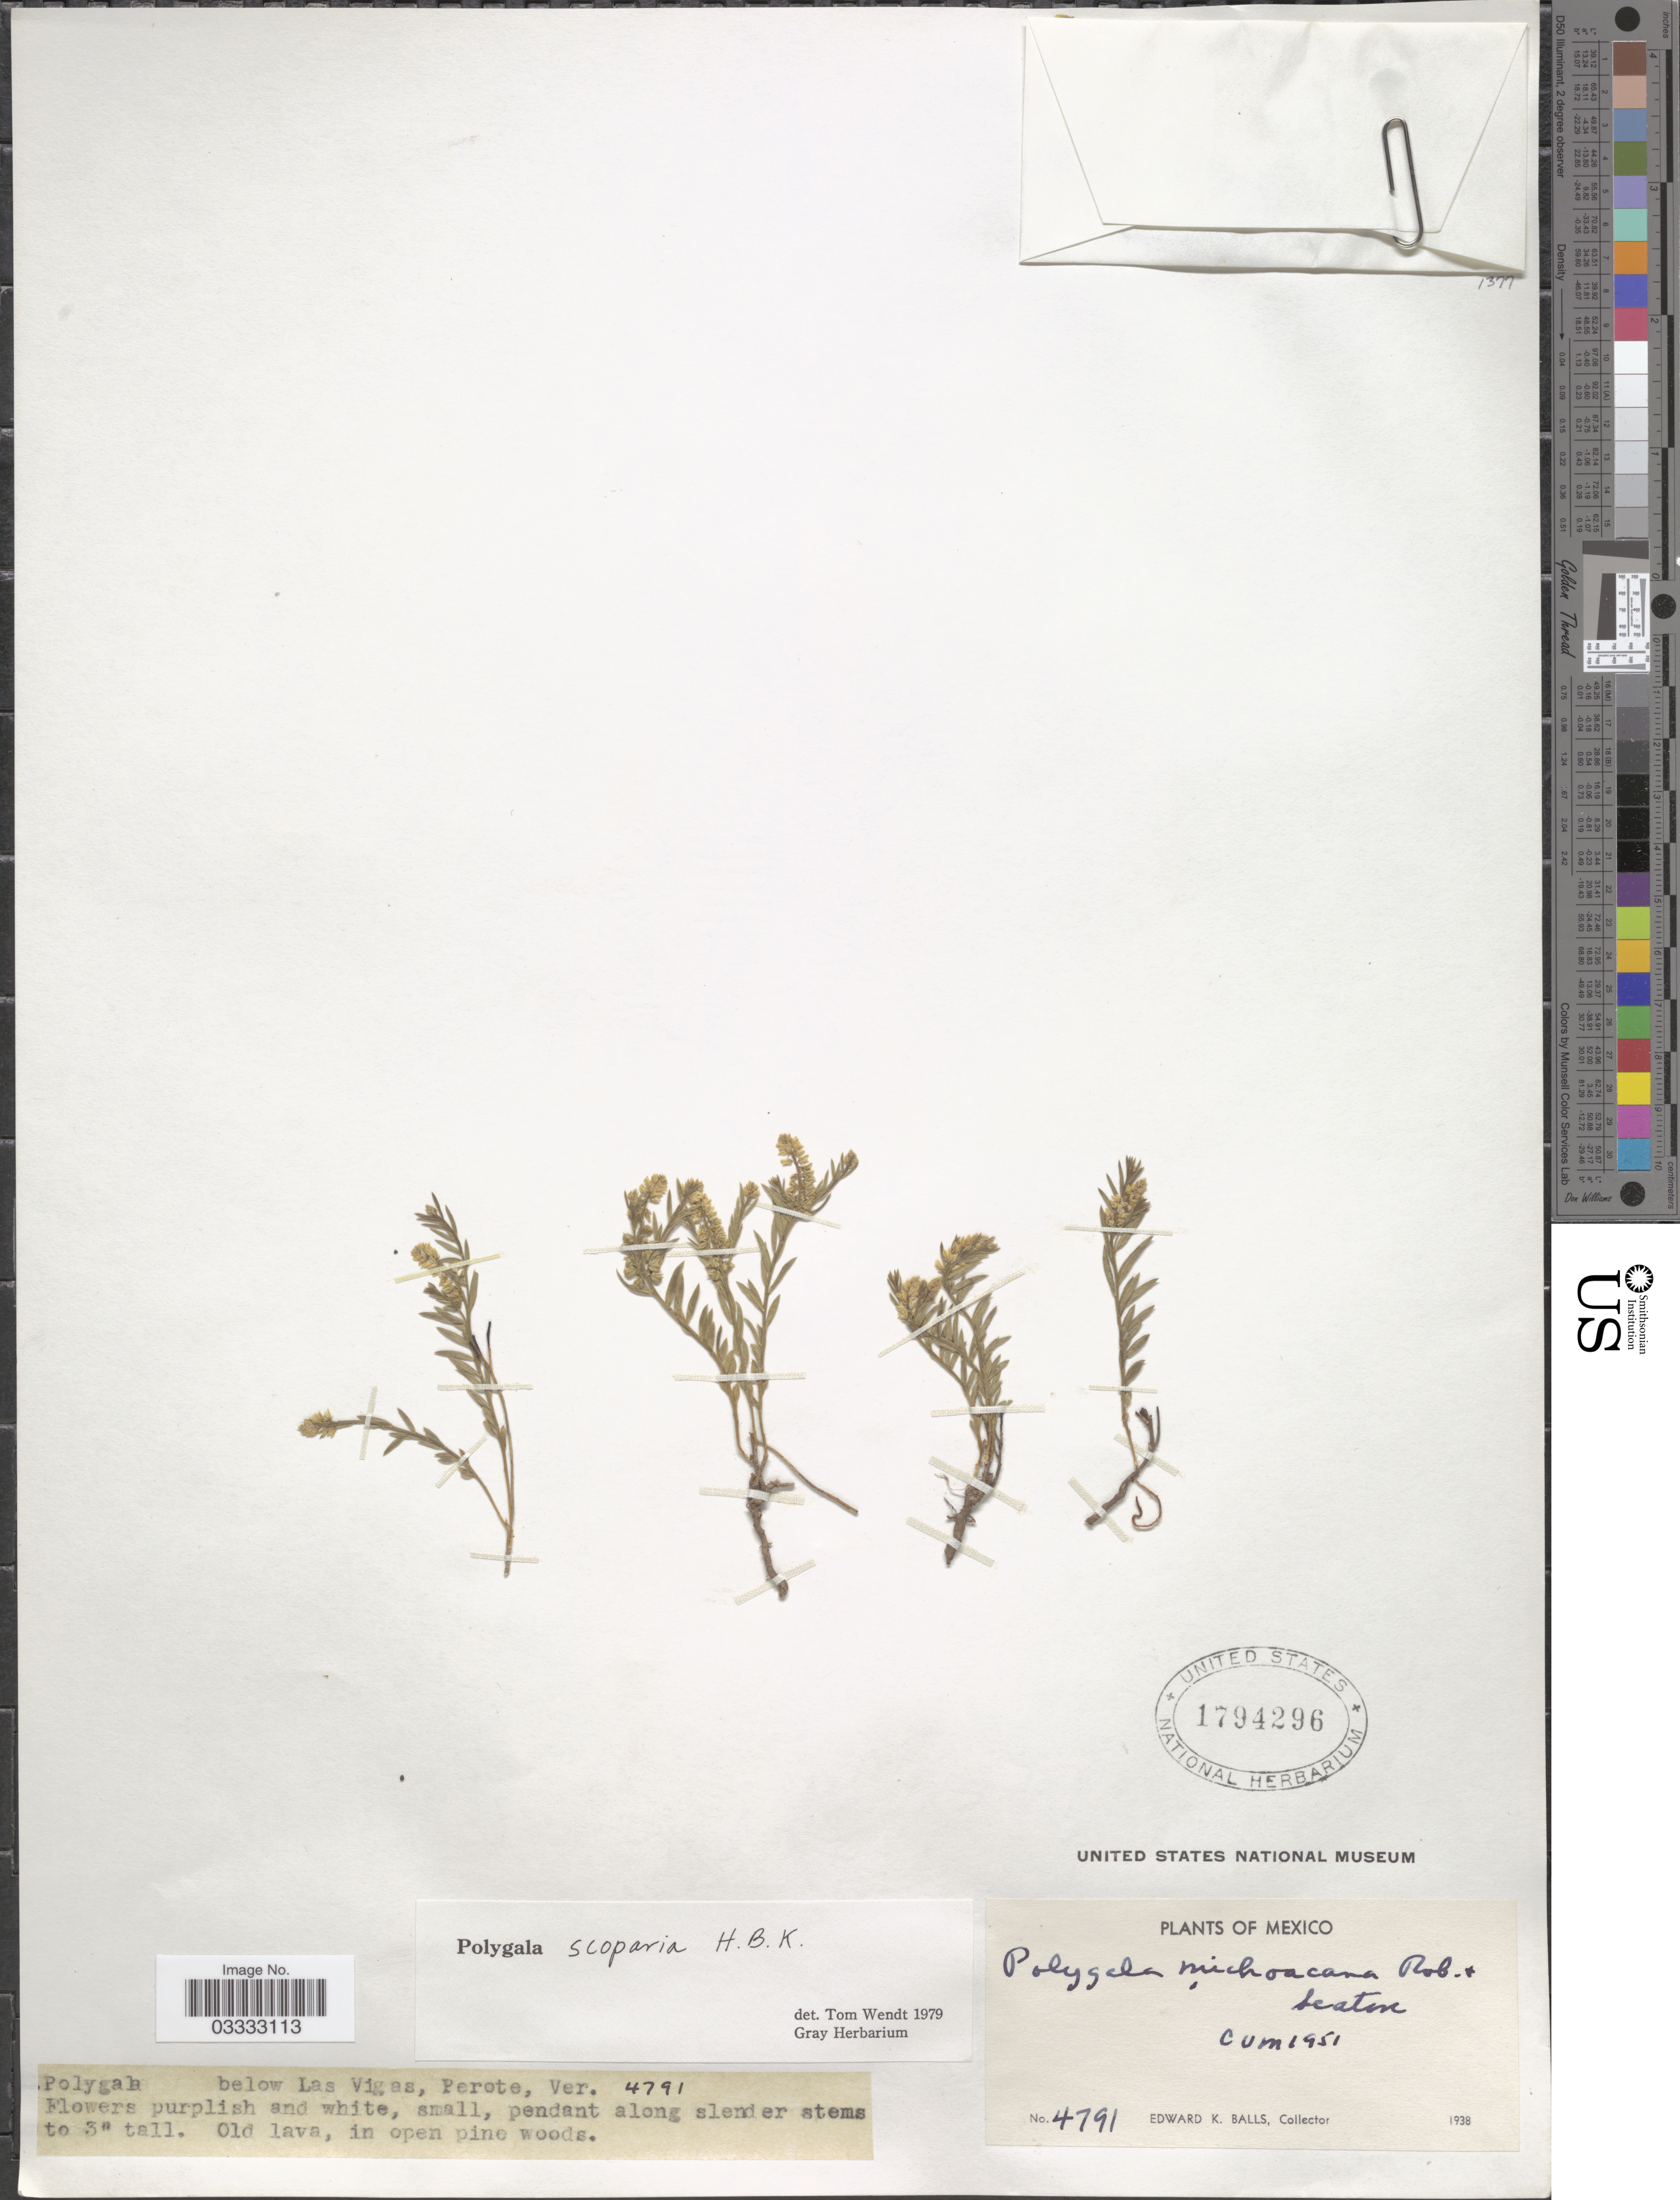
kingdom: Plantae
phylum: Tracheophyta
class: Magnoliopsida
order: Fabales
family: Polygalaceae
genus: Polygala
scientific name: Polygala scoparia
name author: Kunth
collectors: E. K. Balls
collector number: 4791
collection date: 1938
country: Mexico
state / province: Veracruz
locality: Below Las Vigas, Perote, Ver.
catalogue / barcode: US 1794296